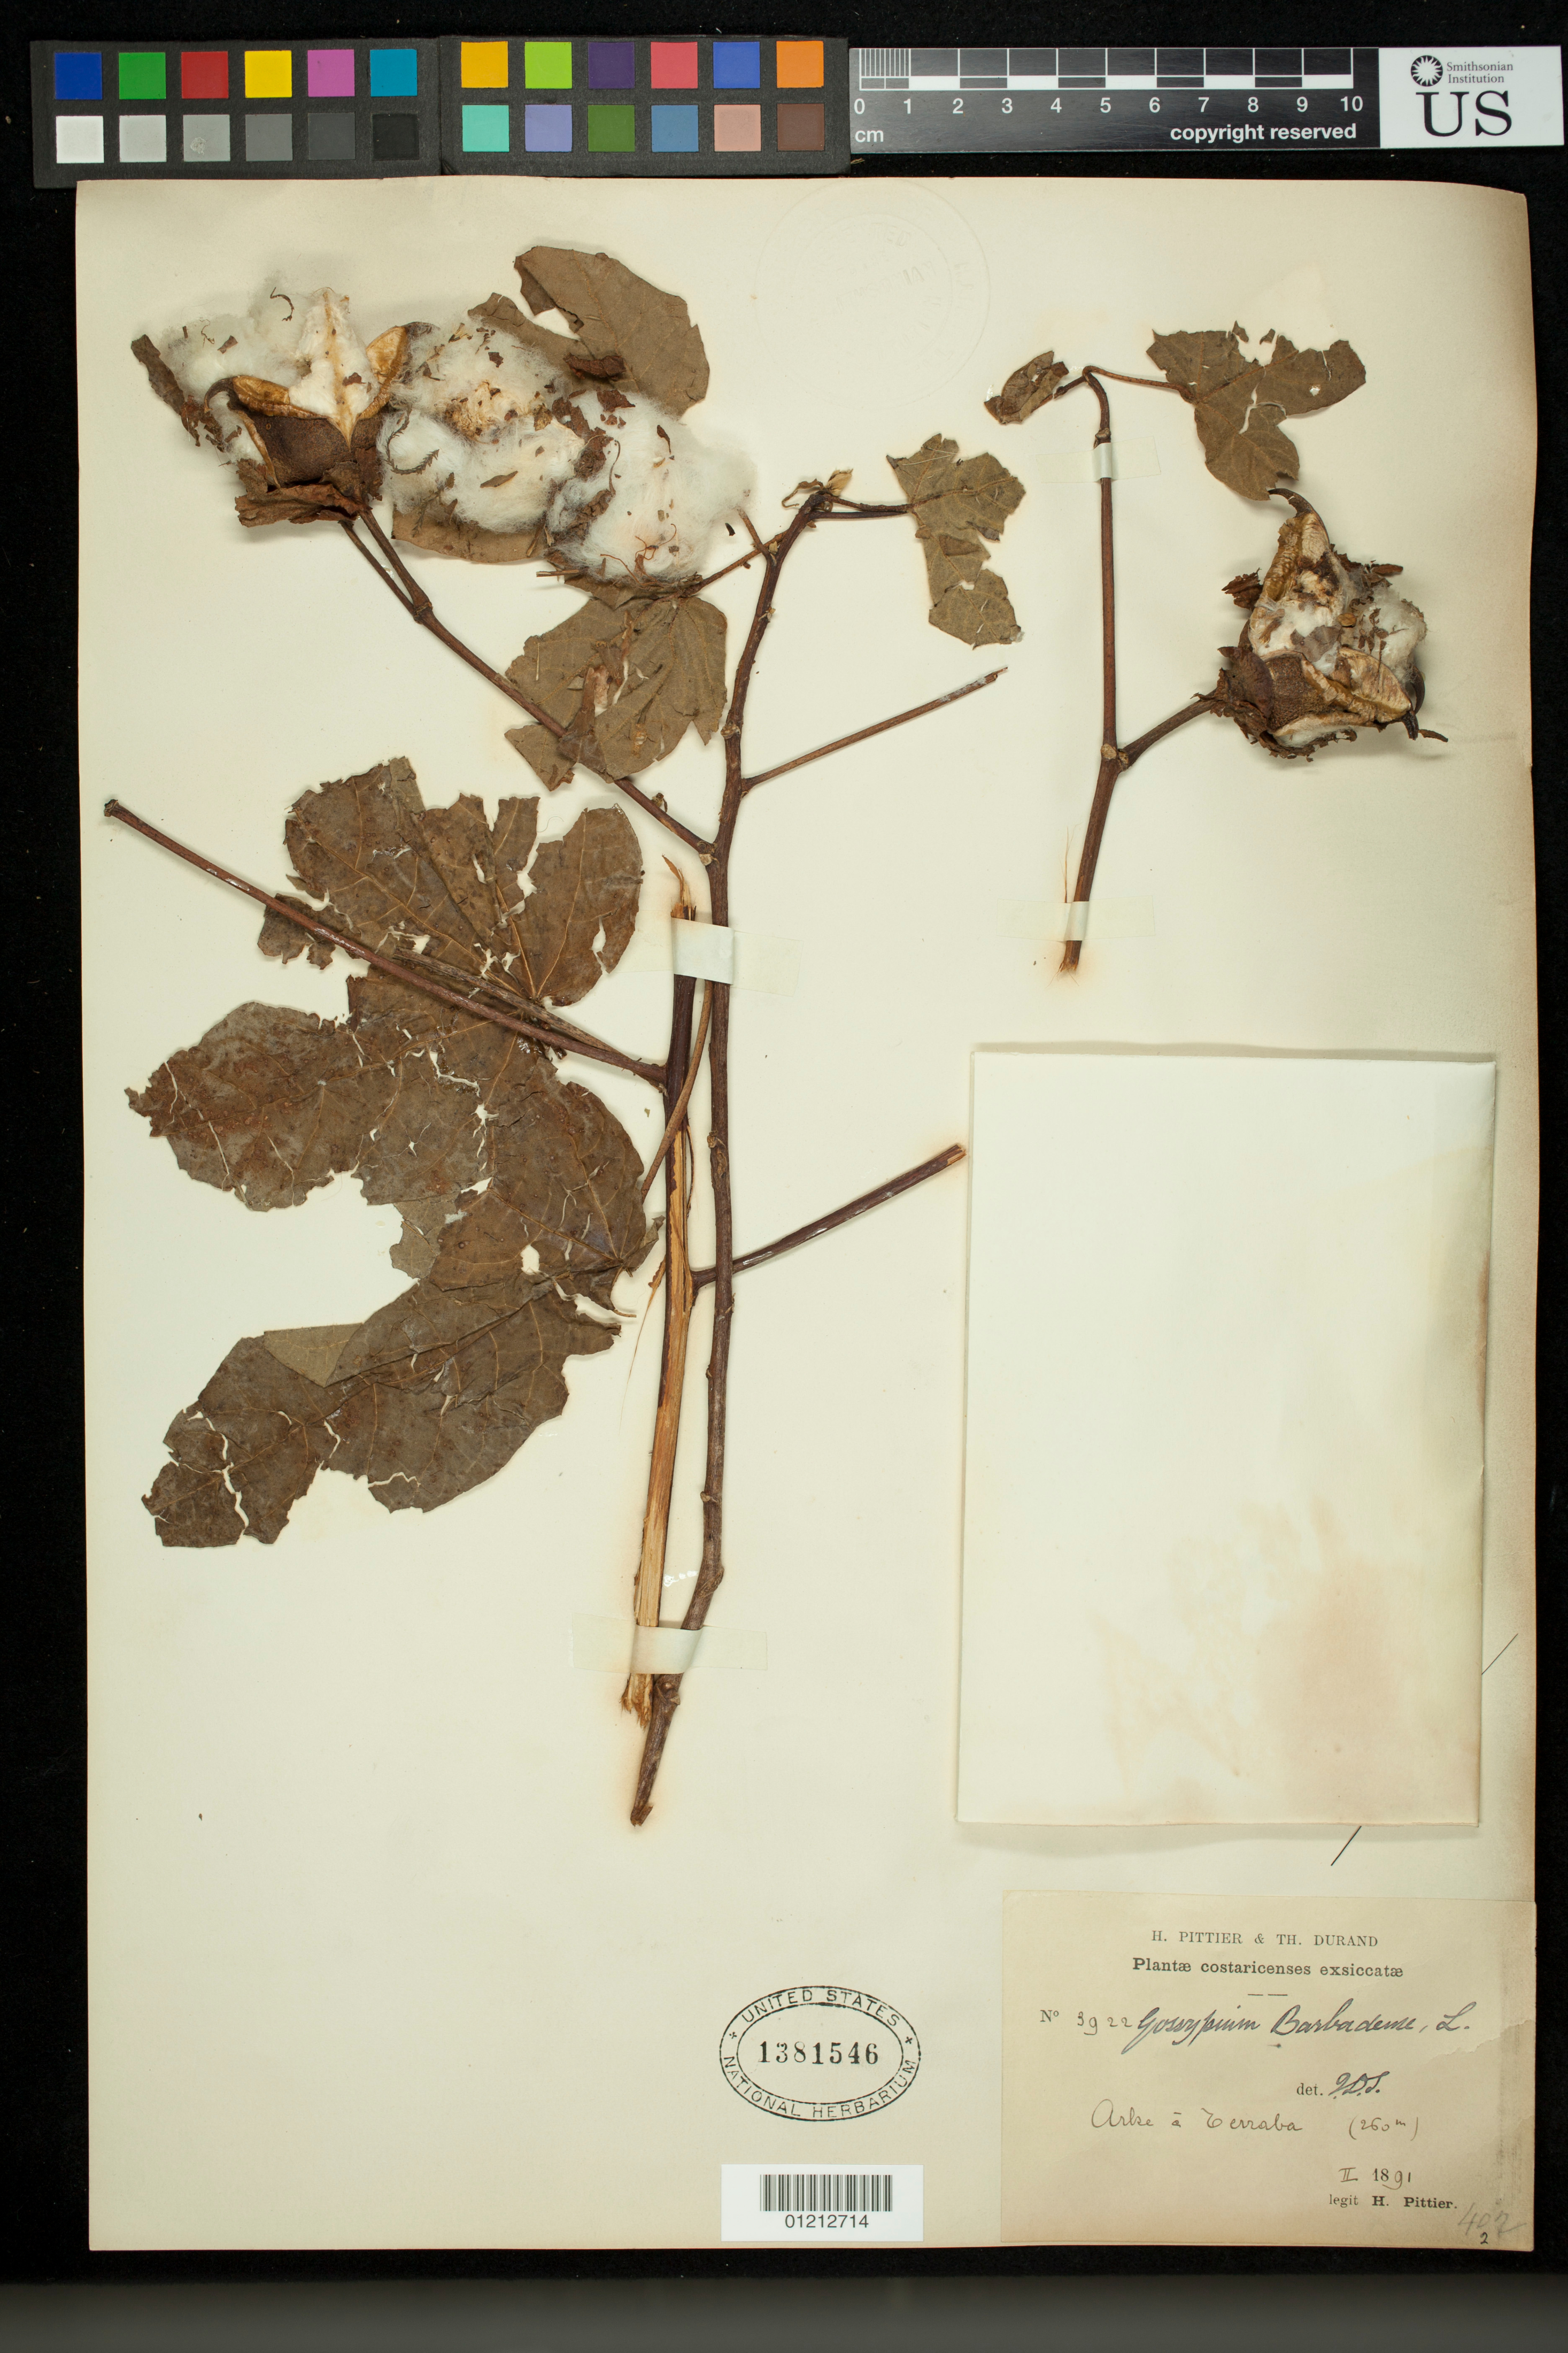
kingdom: Plantae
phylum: Tracheophyta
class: Magnoliopsida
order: Malvales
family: Malvaceae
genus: Gossypium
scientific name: Gossypium barbadense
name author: L.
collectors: H. F. Pittier & T. Durand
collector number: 3922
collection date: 1891-02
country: Costa Rica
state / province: Puntarenas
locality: Arke a Terraba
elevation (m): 260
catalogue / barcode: US 1381546